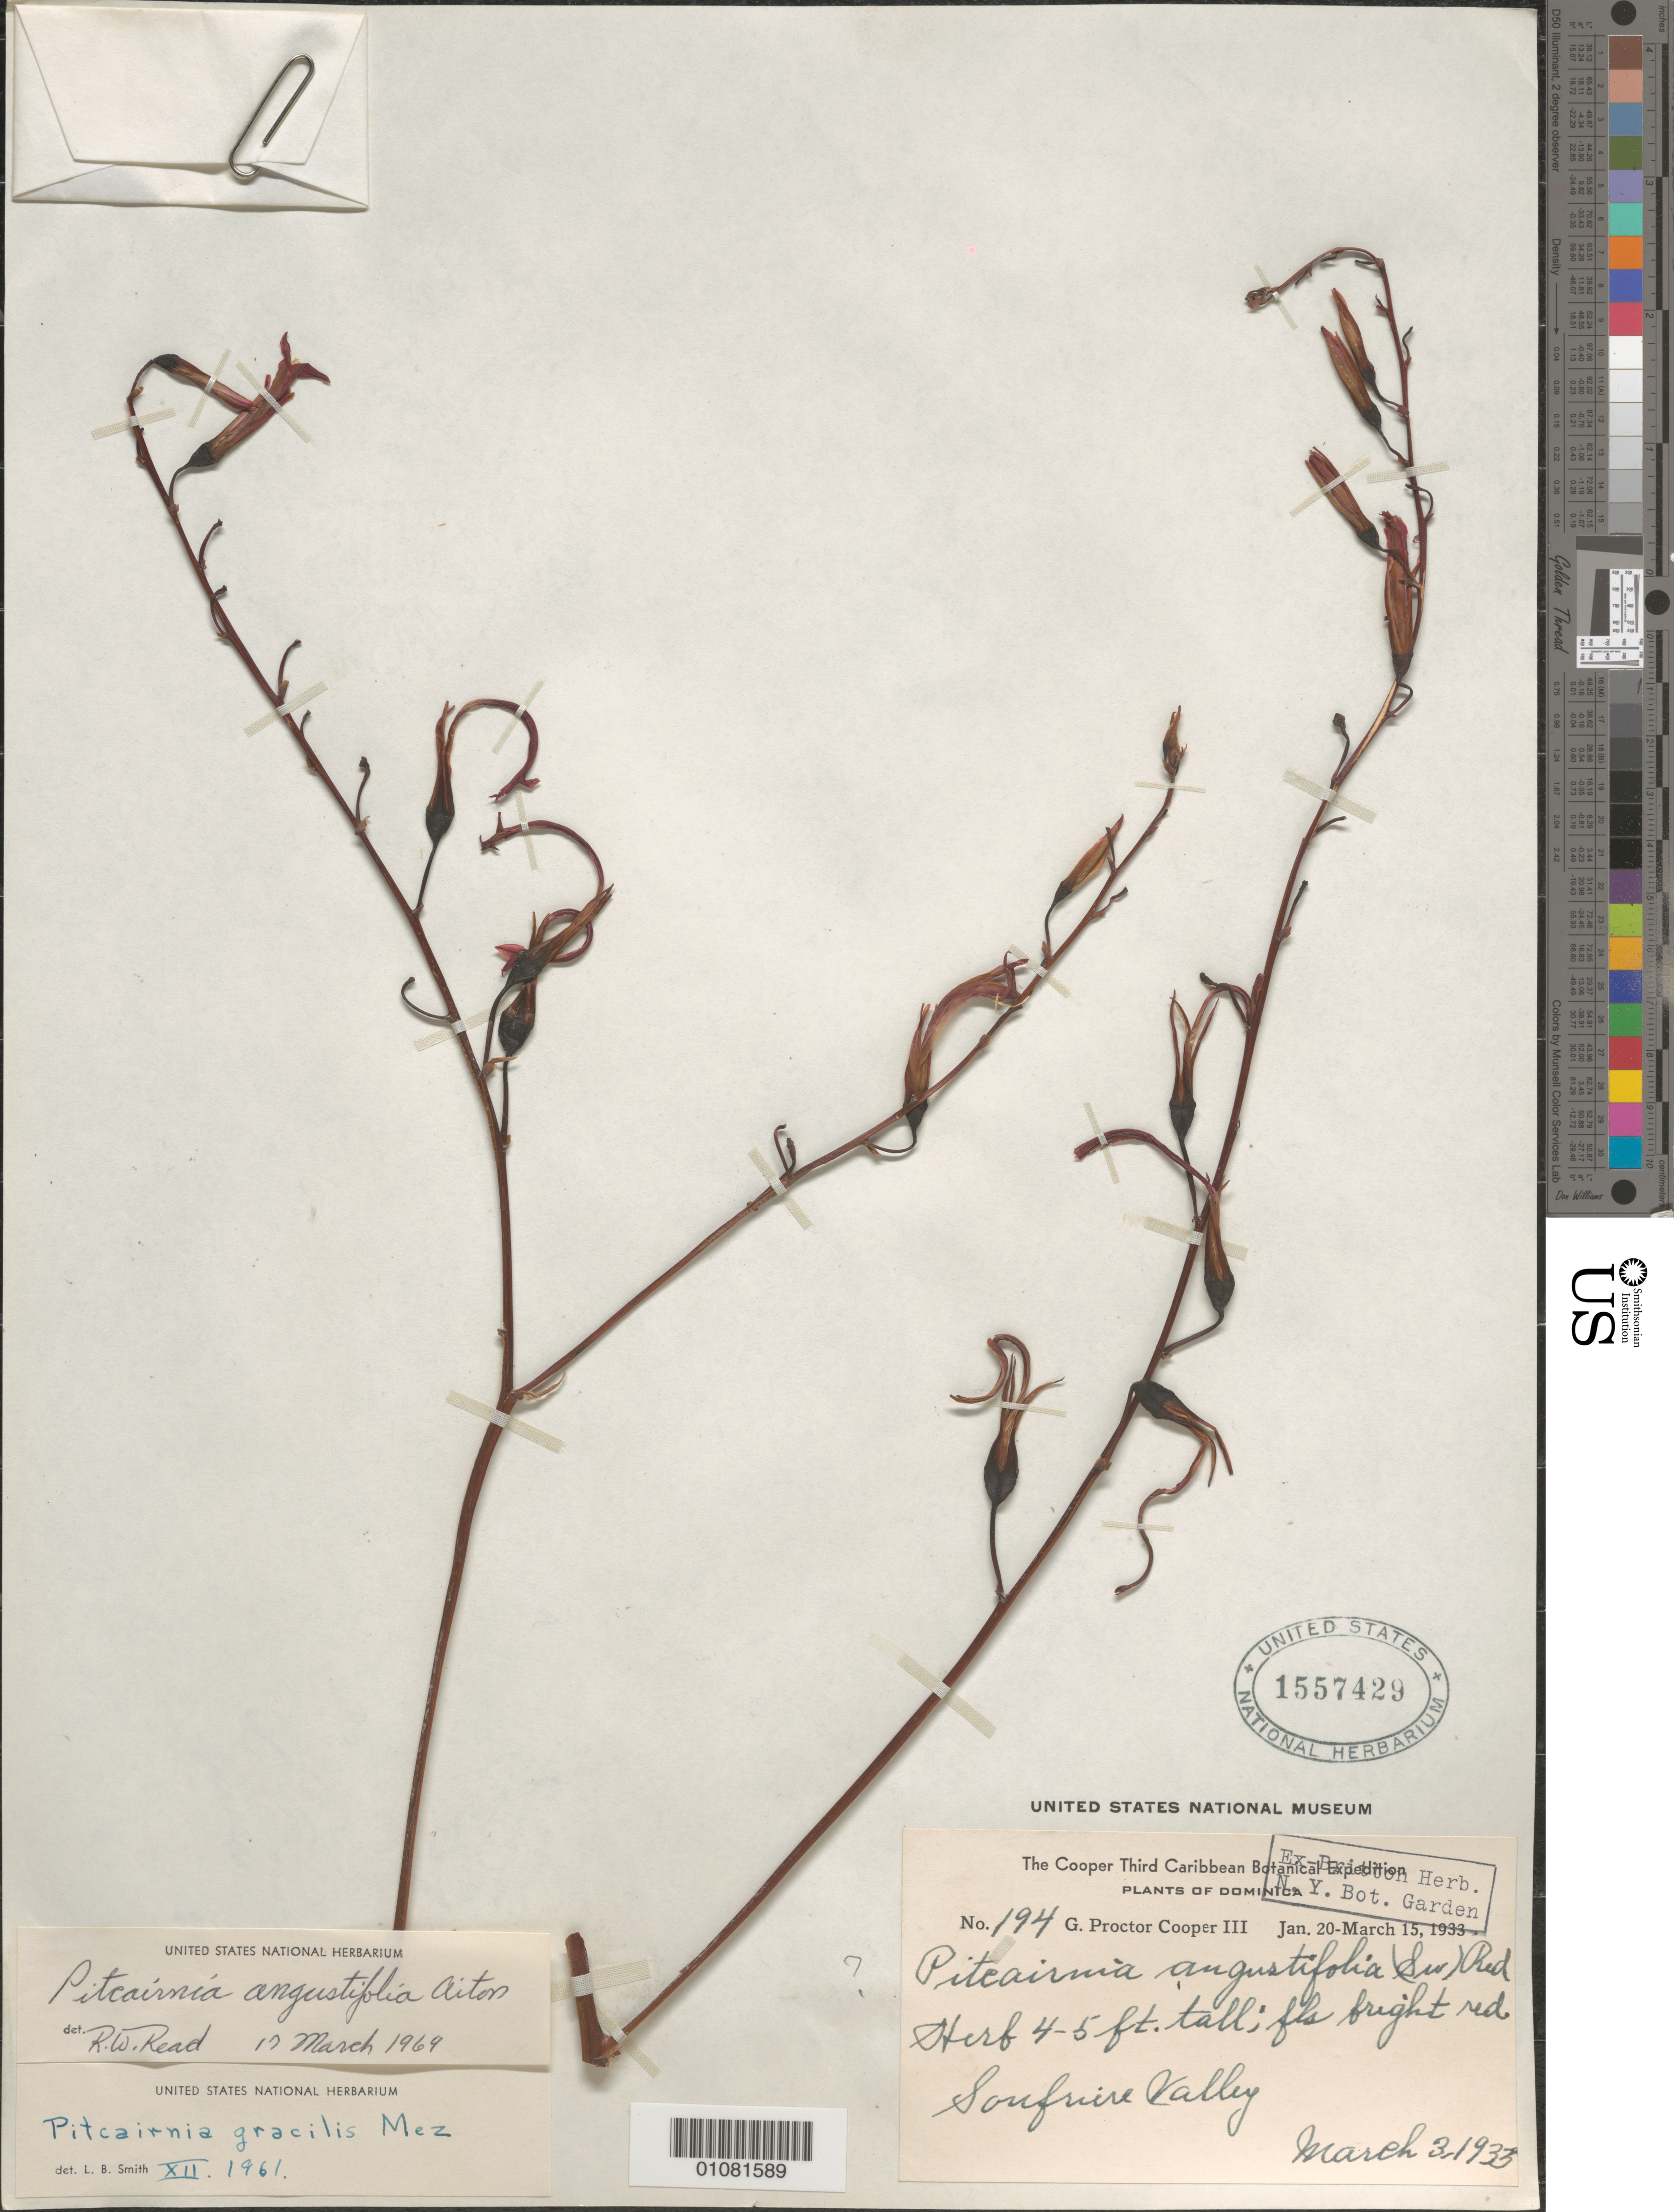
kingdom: Plantae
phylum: Tracheophyta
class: Liliopsida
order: Poales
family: Bromeliaceae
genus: Pitcairnia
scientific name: Pitcairnia angustifolia var. angustifolia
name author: Sol. ex Aiton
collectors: G. Cooper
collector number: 194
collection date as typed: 03 Mar 1933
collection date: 1933-03-03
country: Dominica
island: Dominica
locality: Sanfriere Valley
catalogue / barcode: US 1557429